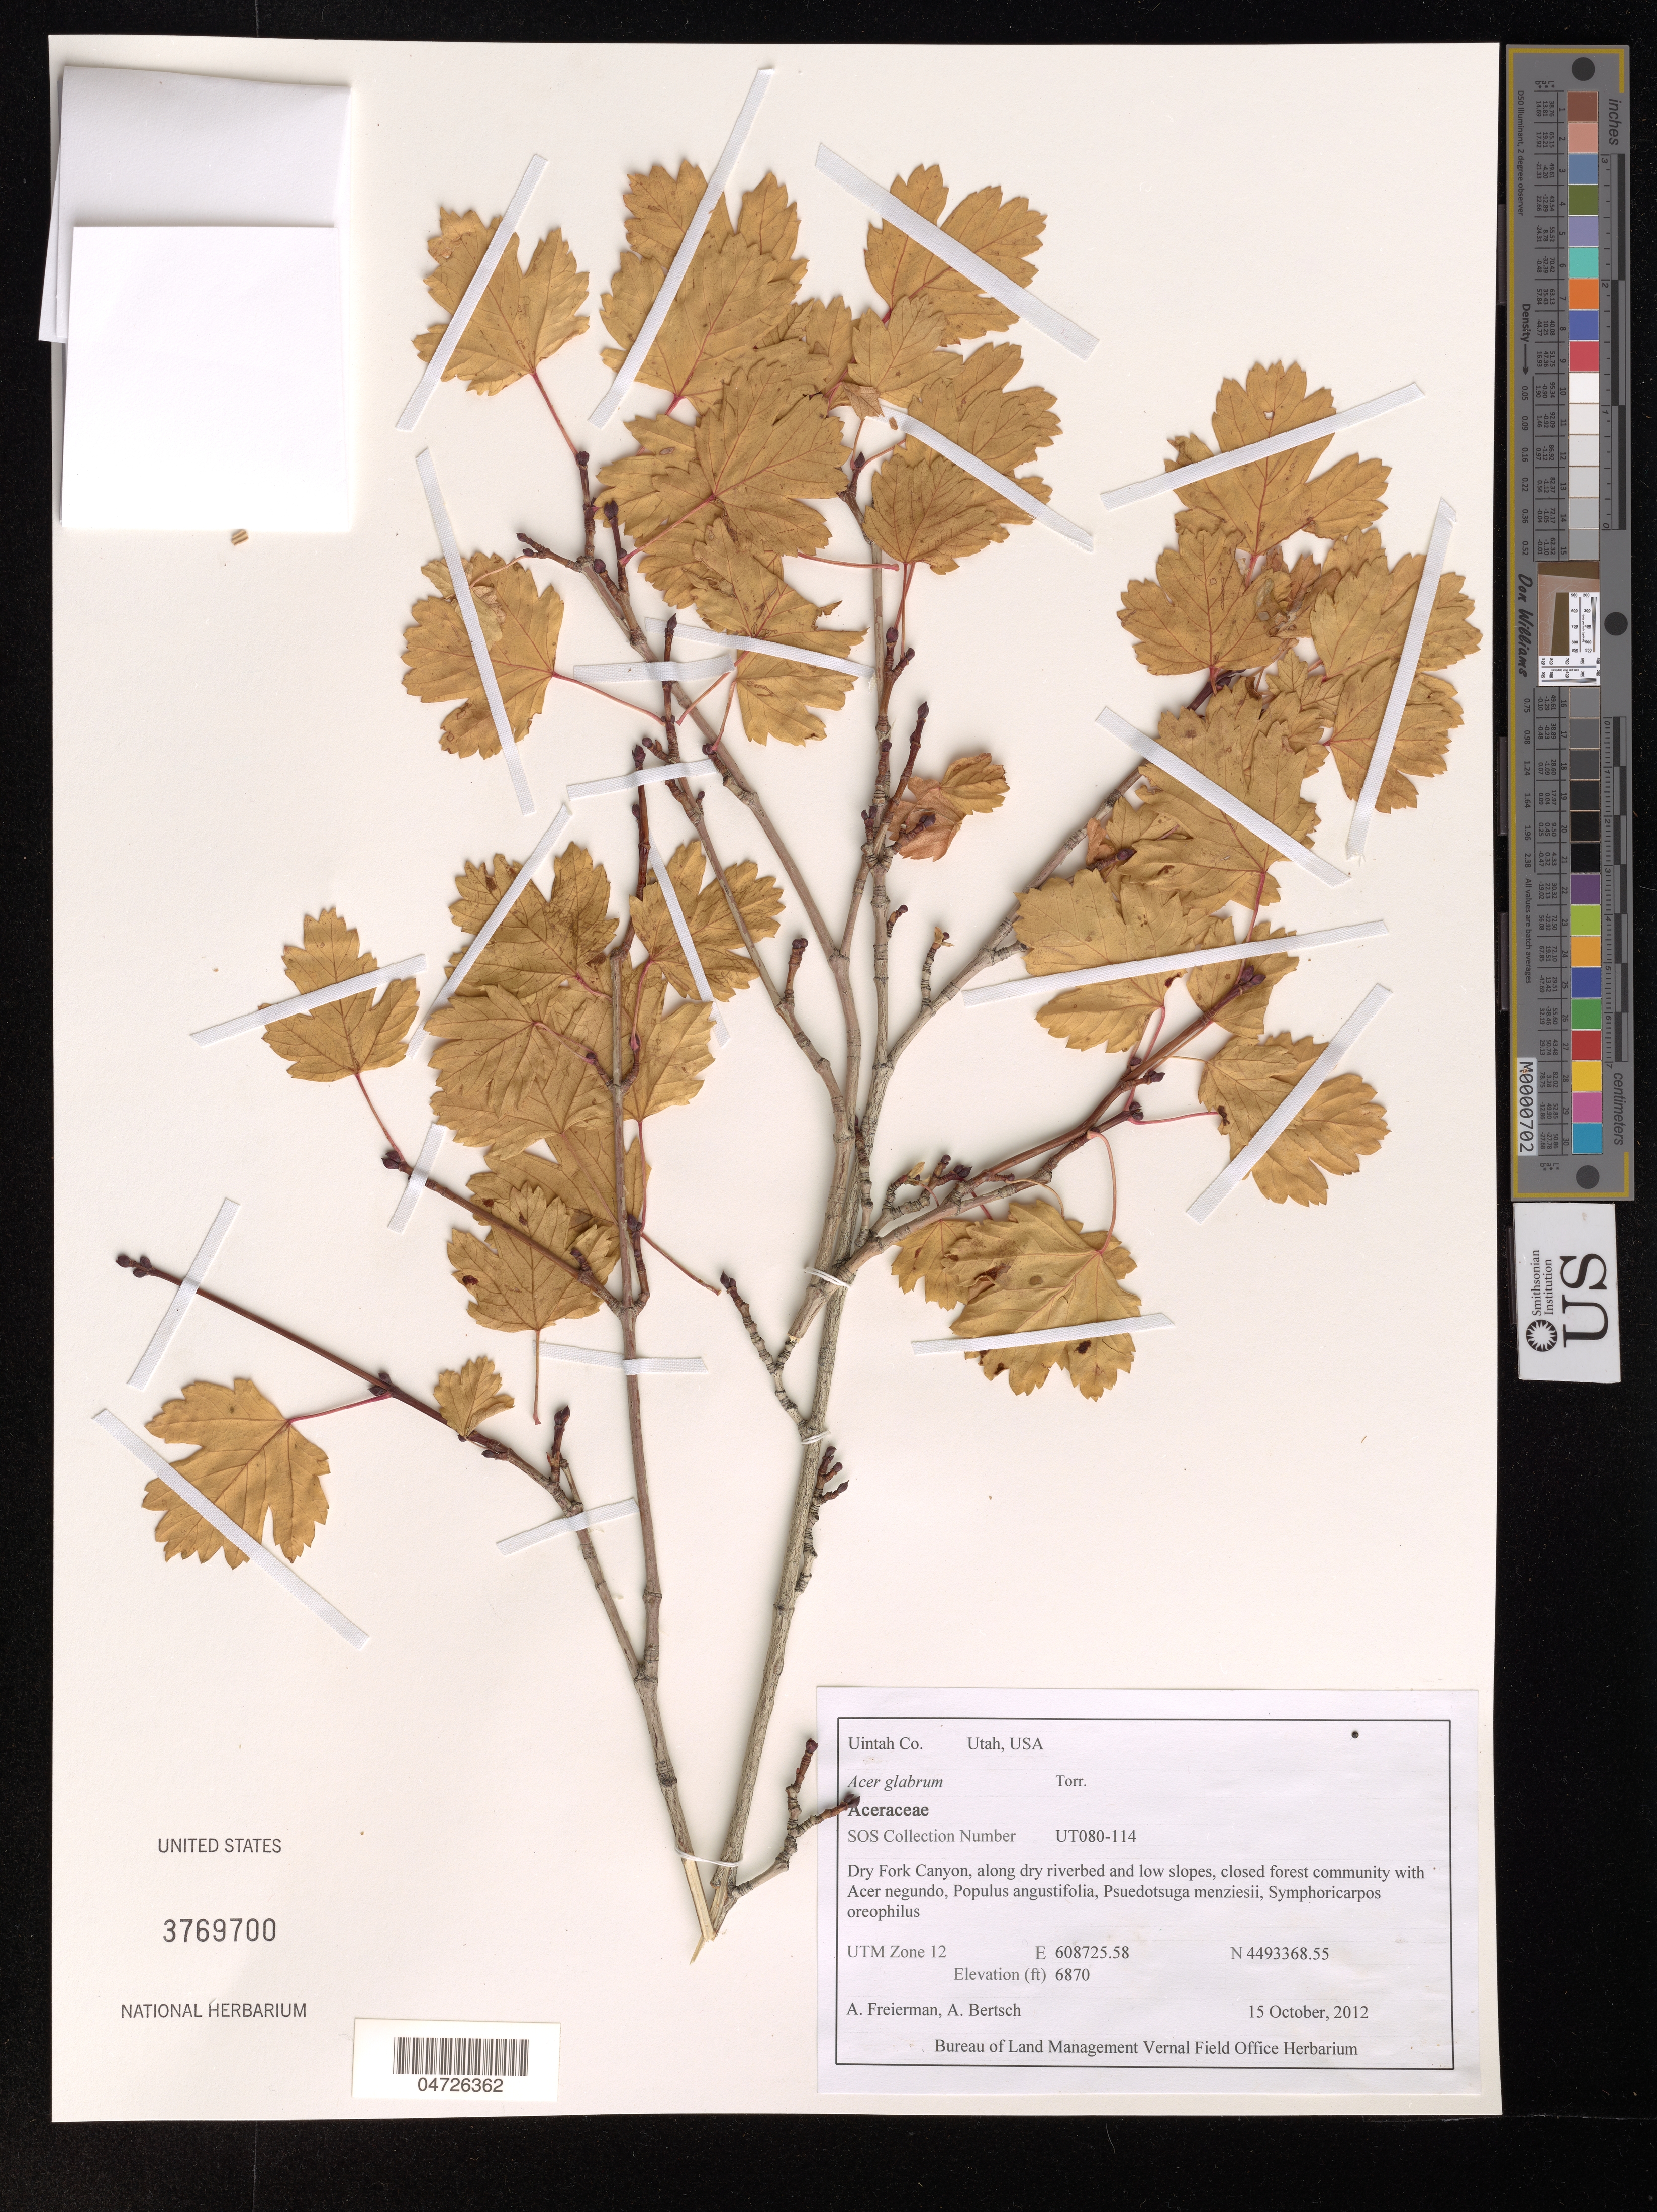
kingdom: Plantae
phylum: Tracheophyta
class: Magnoliopsida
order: Sapindales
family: Sapindaceae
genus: Acer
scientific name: Acer glabrum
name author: Torr.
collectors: A. Freierman & Bertsch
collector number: UT080-114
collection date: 2012-10-15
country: United States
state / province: Utah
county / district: Uintah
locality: Uintah Co. Dry Fork Canyon, along dry riverbed and low slopes. UTM Zone 12.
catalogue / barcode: US 3769700